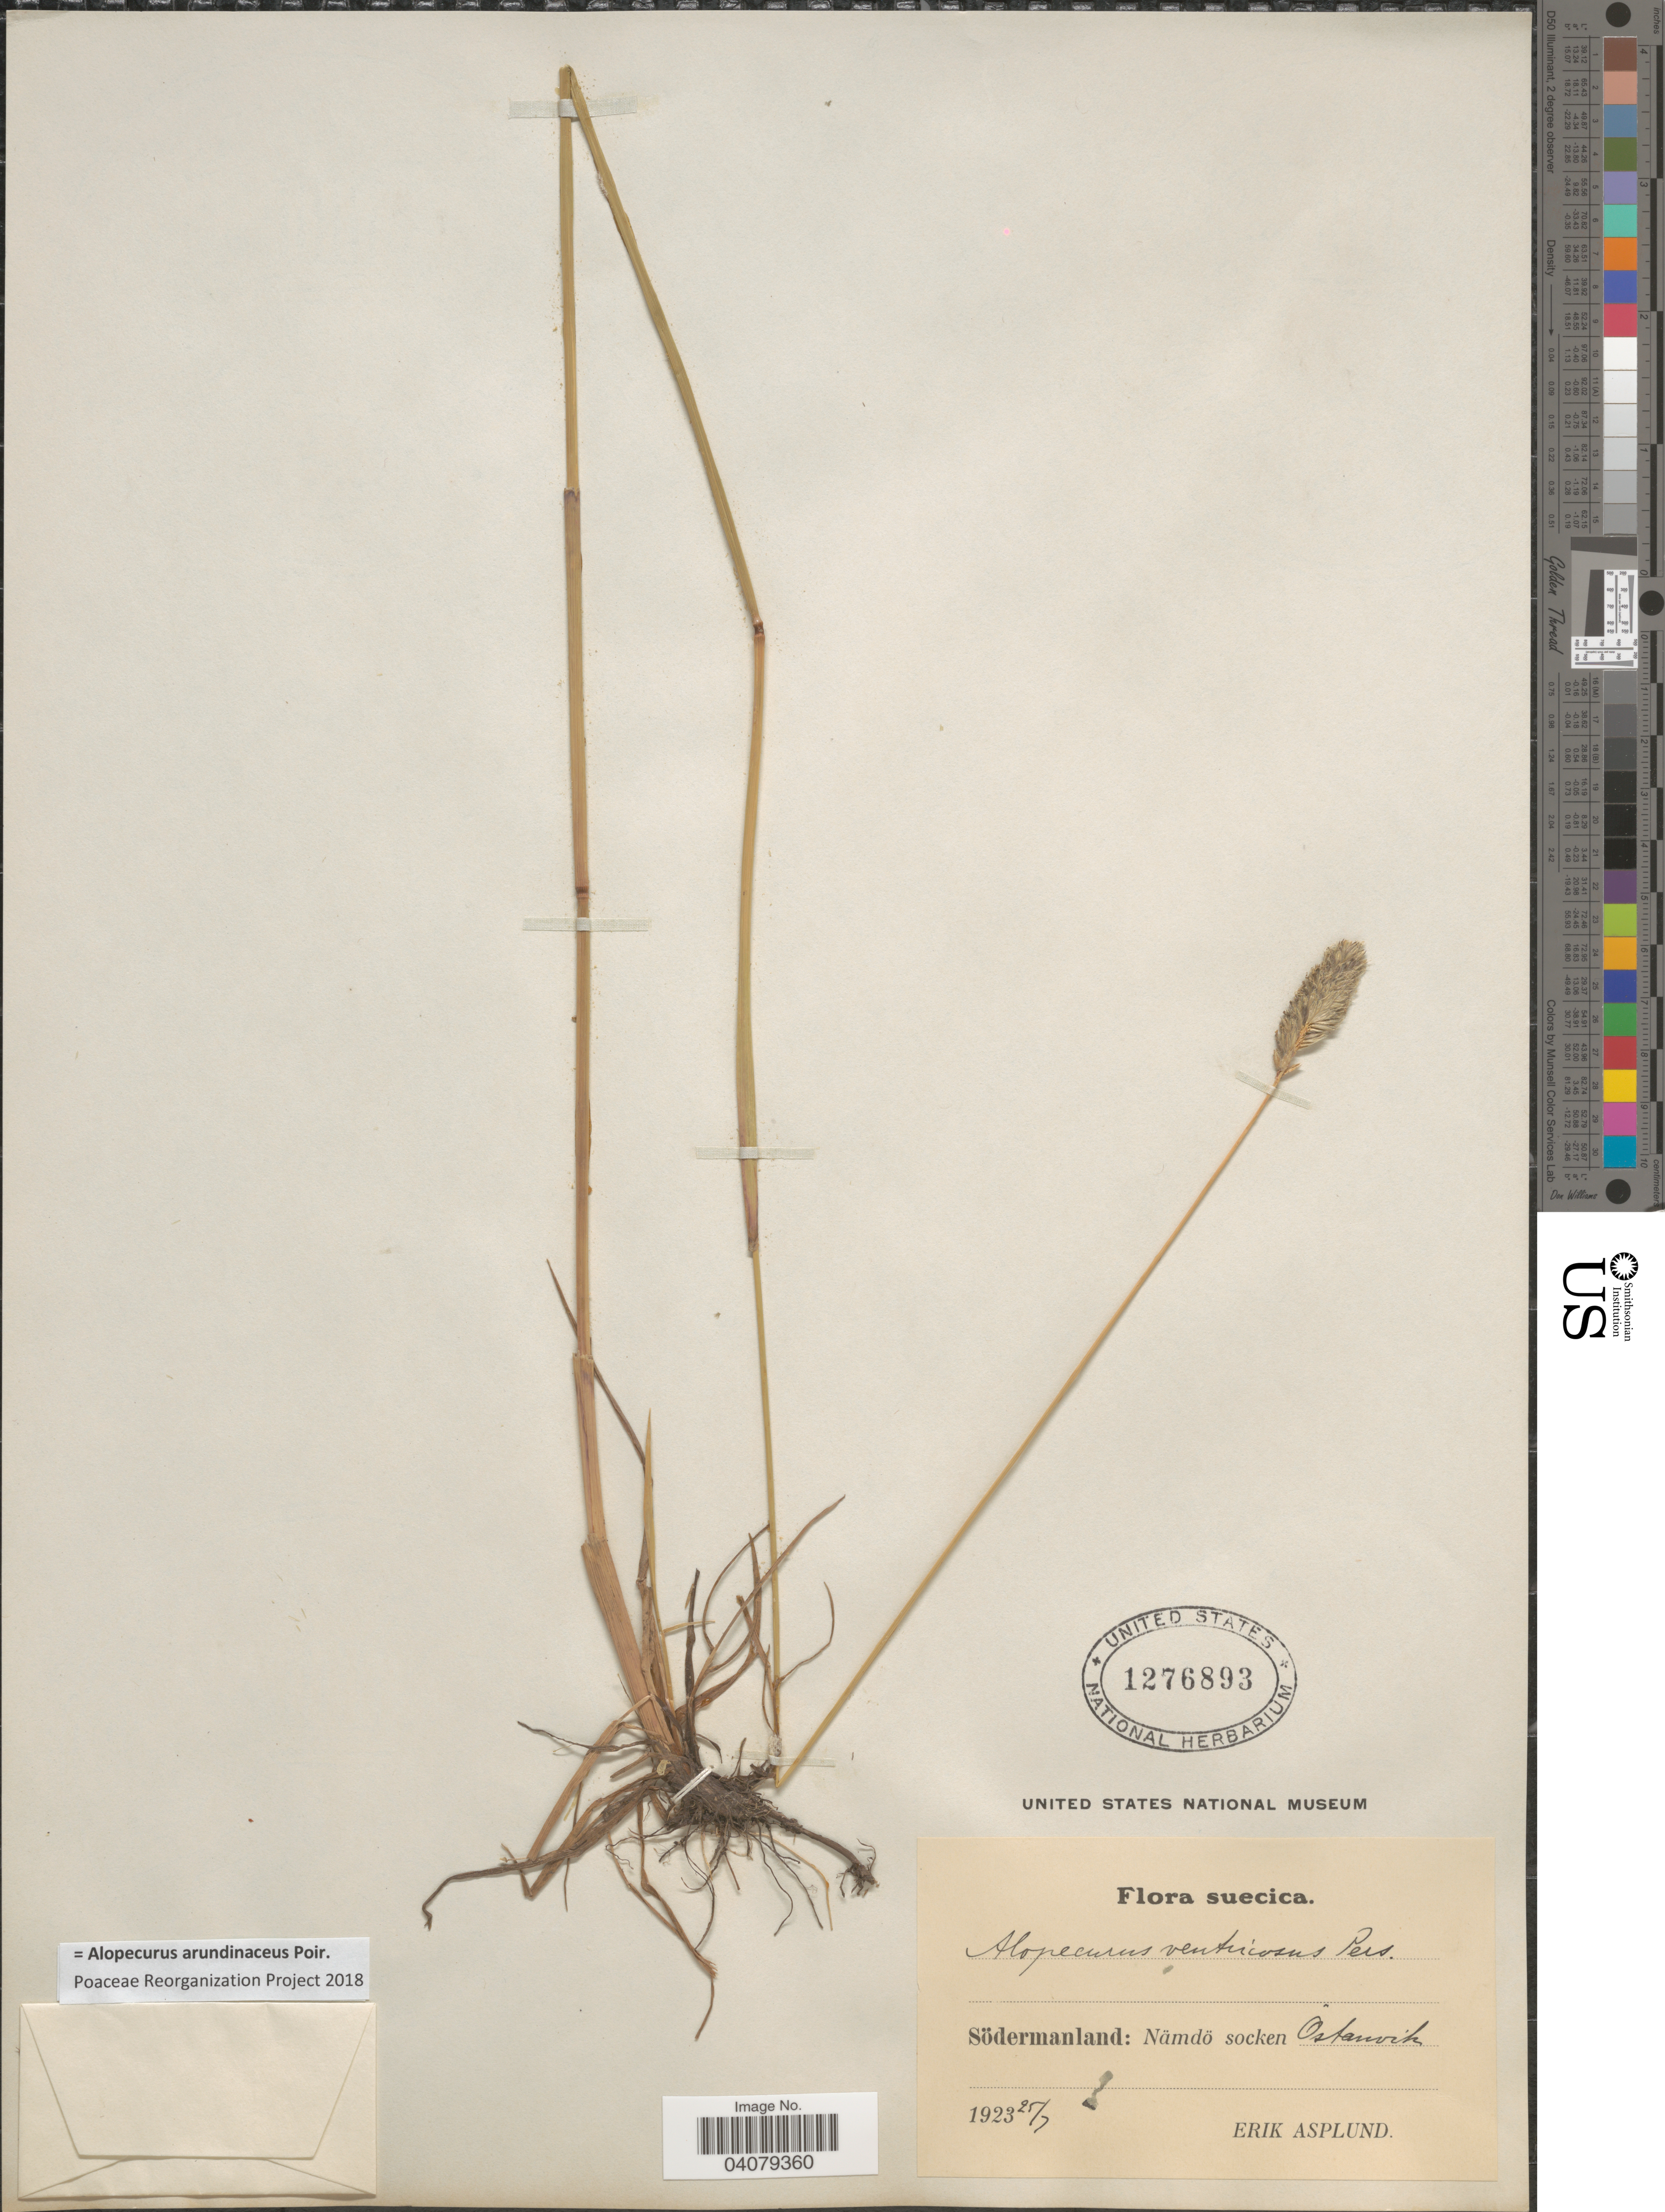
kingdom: Plantae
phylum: Tracheophyta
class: Liliopsida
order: Poales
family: Poaceae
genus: Alopecurus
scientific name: Alopecurus arundinaceus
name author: Poir.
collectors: E. Asplund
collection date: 1923-07-25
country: Sweden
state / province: Sodermanland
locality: Södermanland: Nämdö socken Ostarwik.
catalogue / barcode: US 1276893